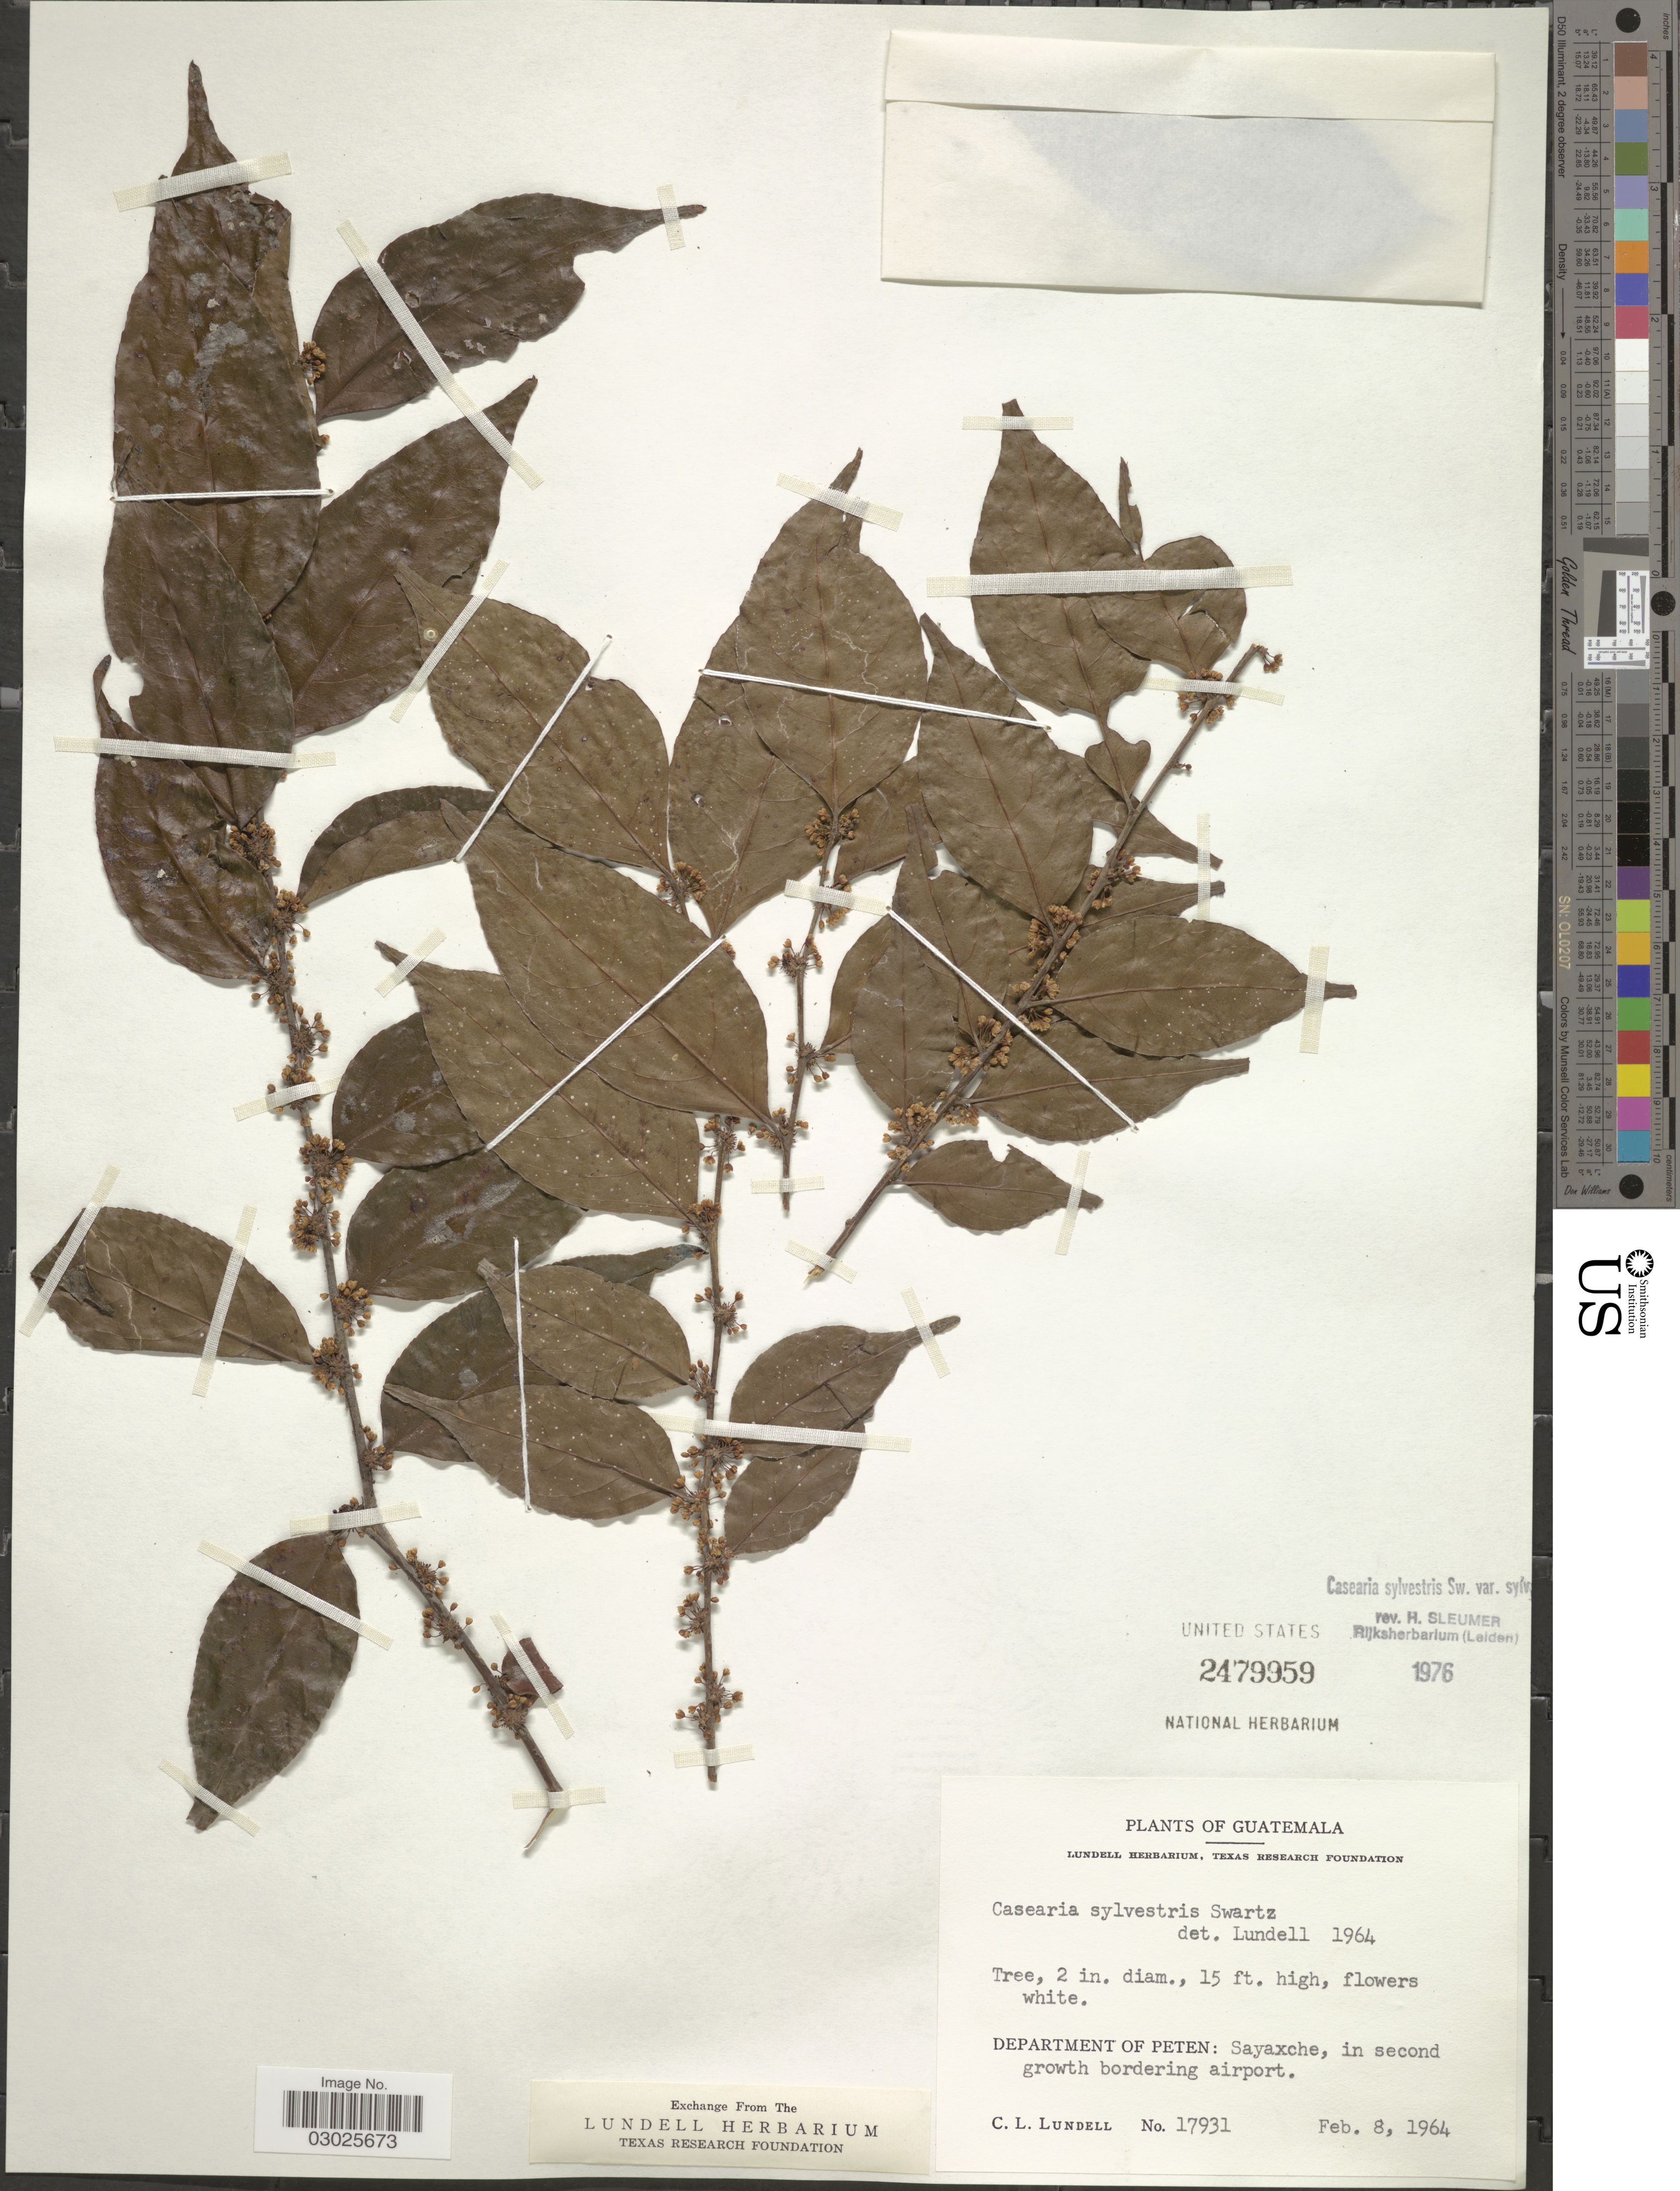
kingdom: Plantae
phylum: Tracheophyta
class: Magnoliopsida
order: Malpighiales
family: Salicaceae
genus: Casearia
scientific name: Casearia sylvestris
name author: Sw.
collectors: C. L. Lundell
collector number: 17931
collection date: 1964-02-08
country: Guatemala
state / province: El Petén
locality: Department of Peten: Sayaxche, in second growth bordering airport.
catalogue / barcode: US 2479959